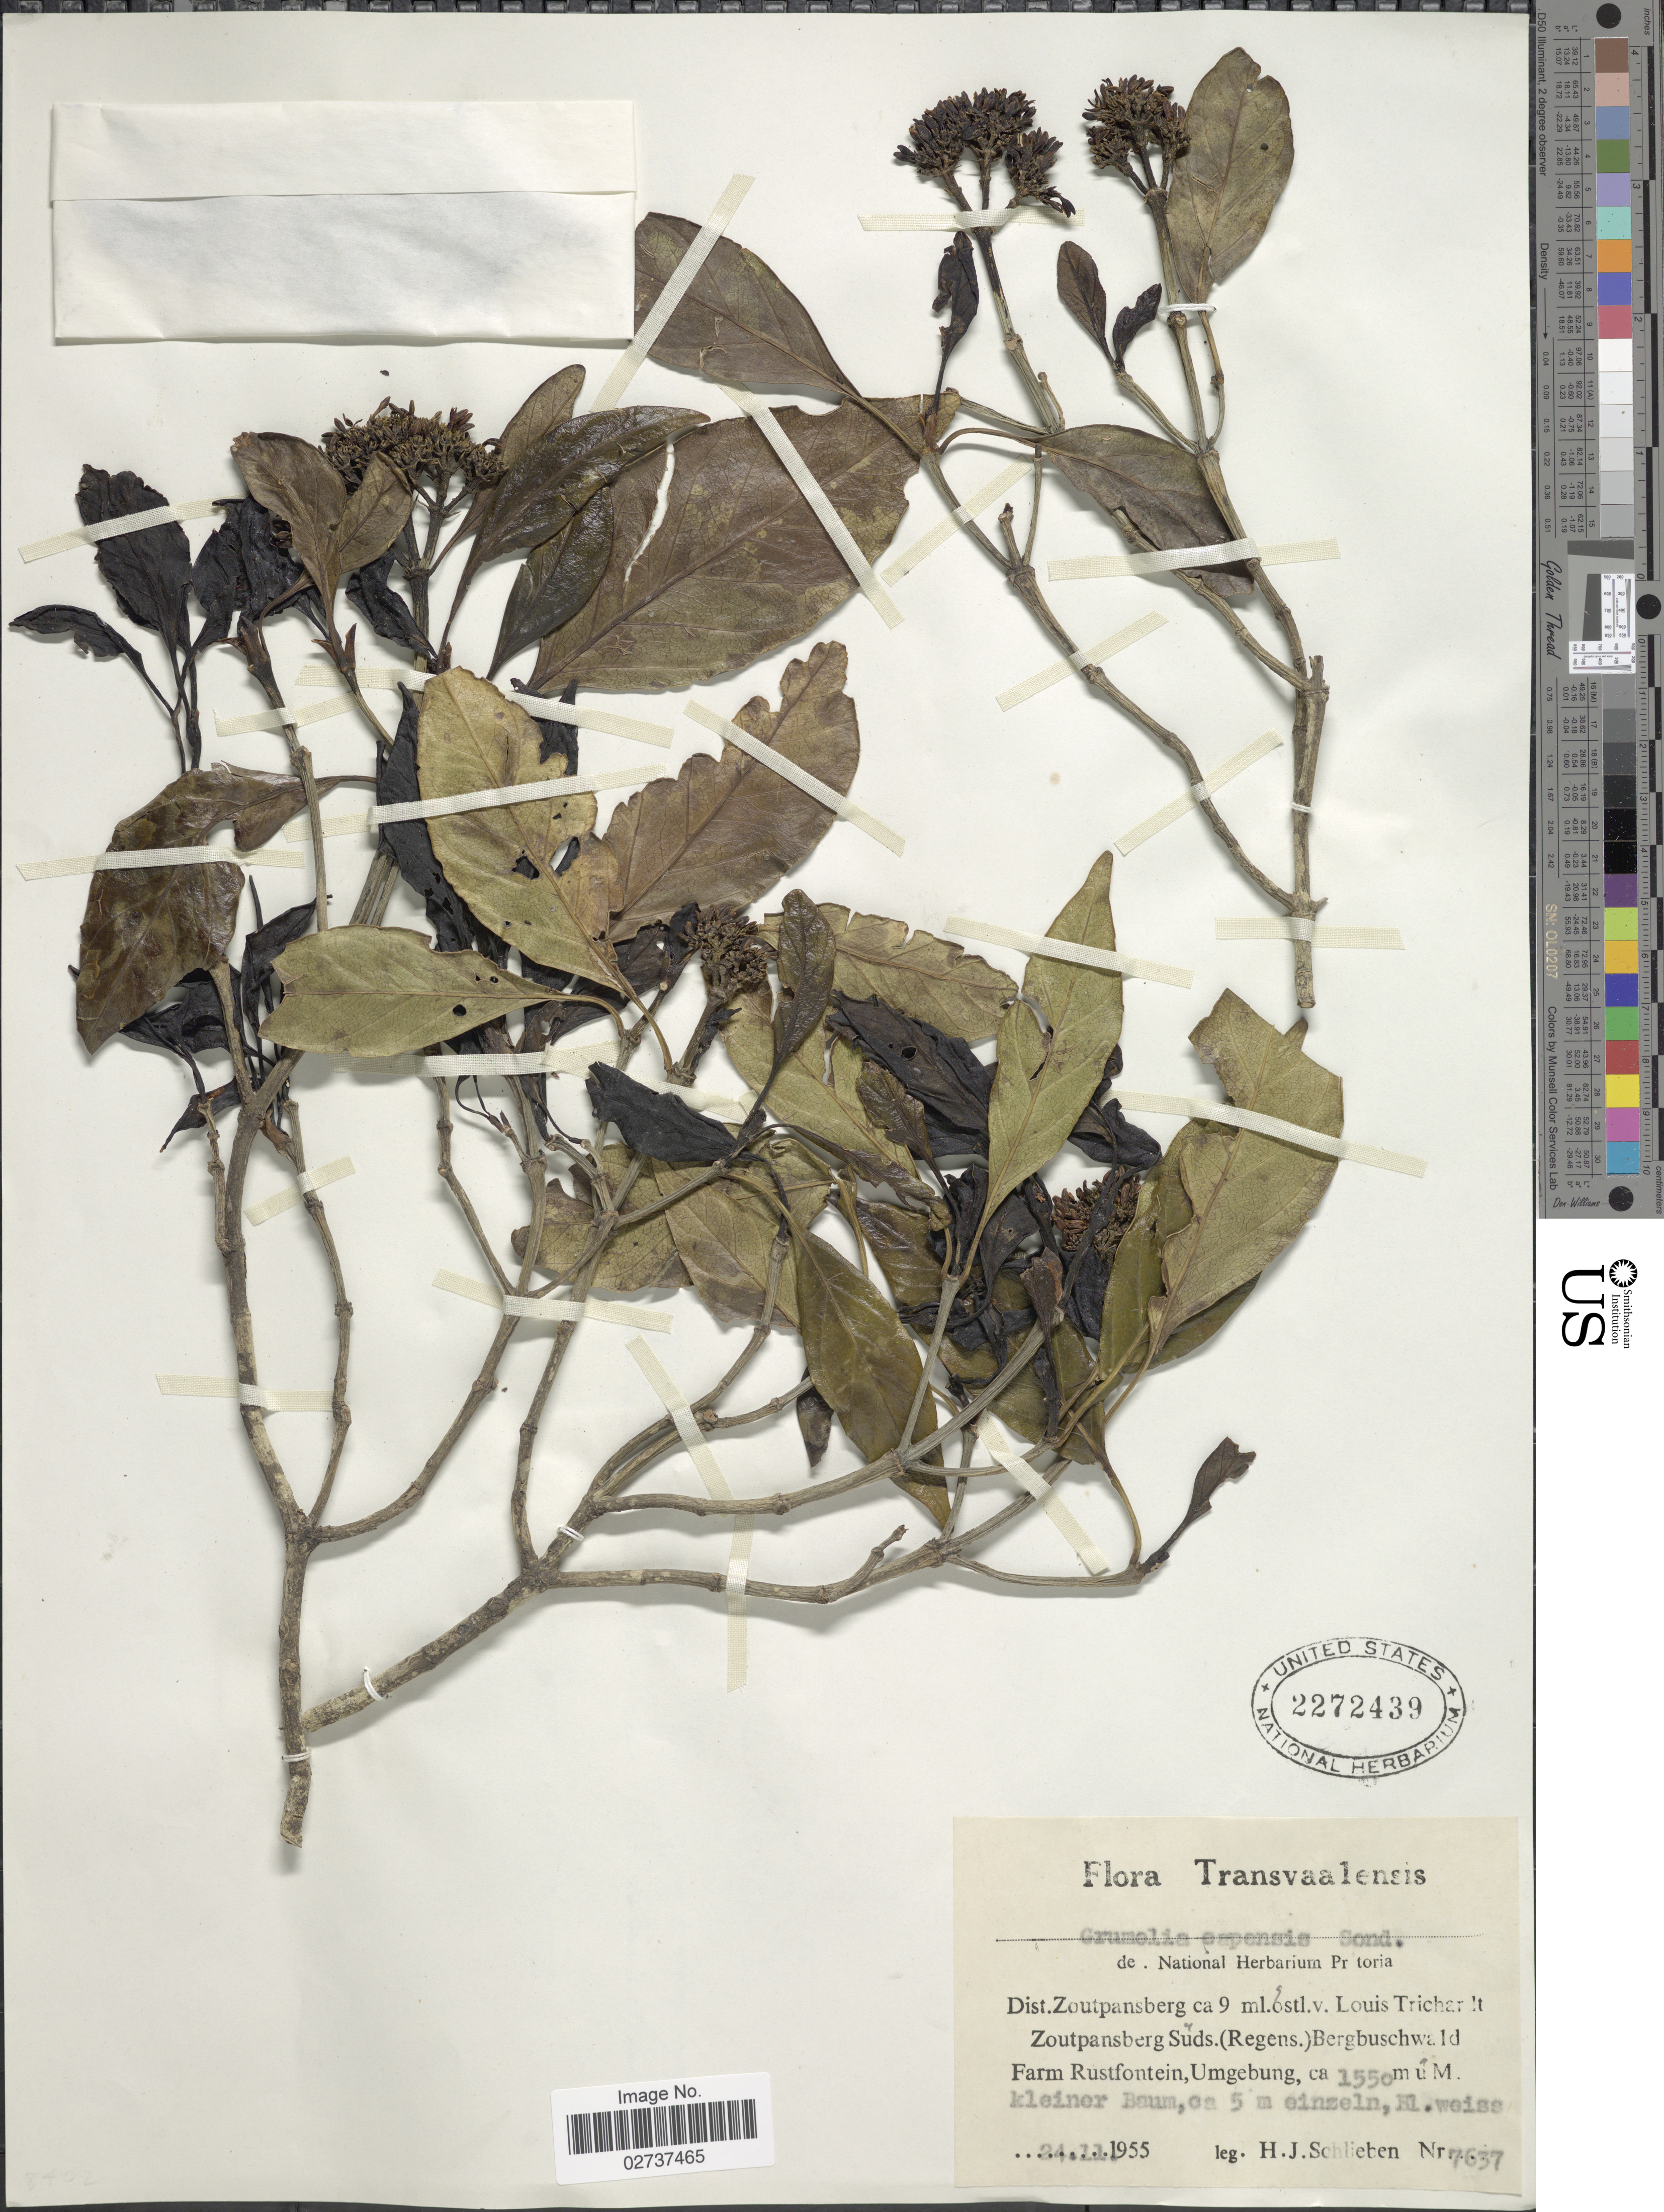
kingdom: Plantae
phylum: Tracheophyta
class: Magnoliopsida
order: Gentianales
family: Rubiaceae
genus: Psychotria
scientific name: Psychotria capensis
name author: (Eckl.) Vatke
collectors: H. J. Schlieben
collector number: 7637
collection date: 1955-11-24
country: South Africa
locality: Transvaalensis. Dist. Zoutpansberg ca 9 ml. ostl. v. Louis Trichar lt Zoutpansberg Suds.(Regens.) Bergbuschwald Farm Rustfontein, Umgebung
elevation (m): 1550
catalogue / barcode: US 2272439